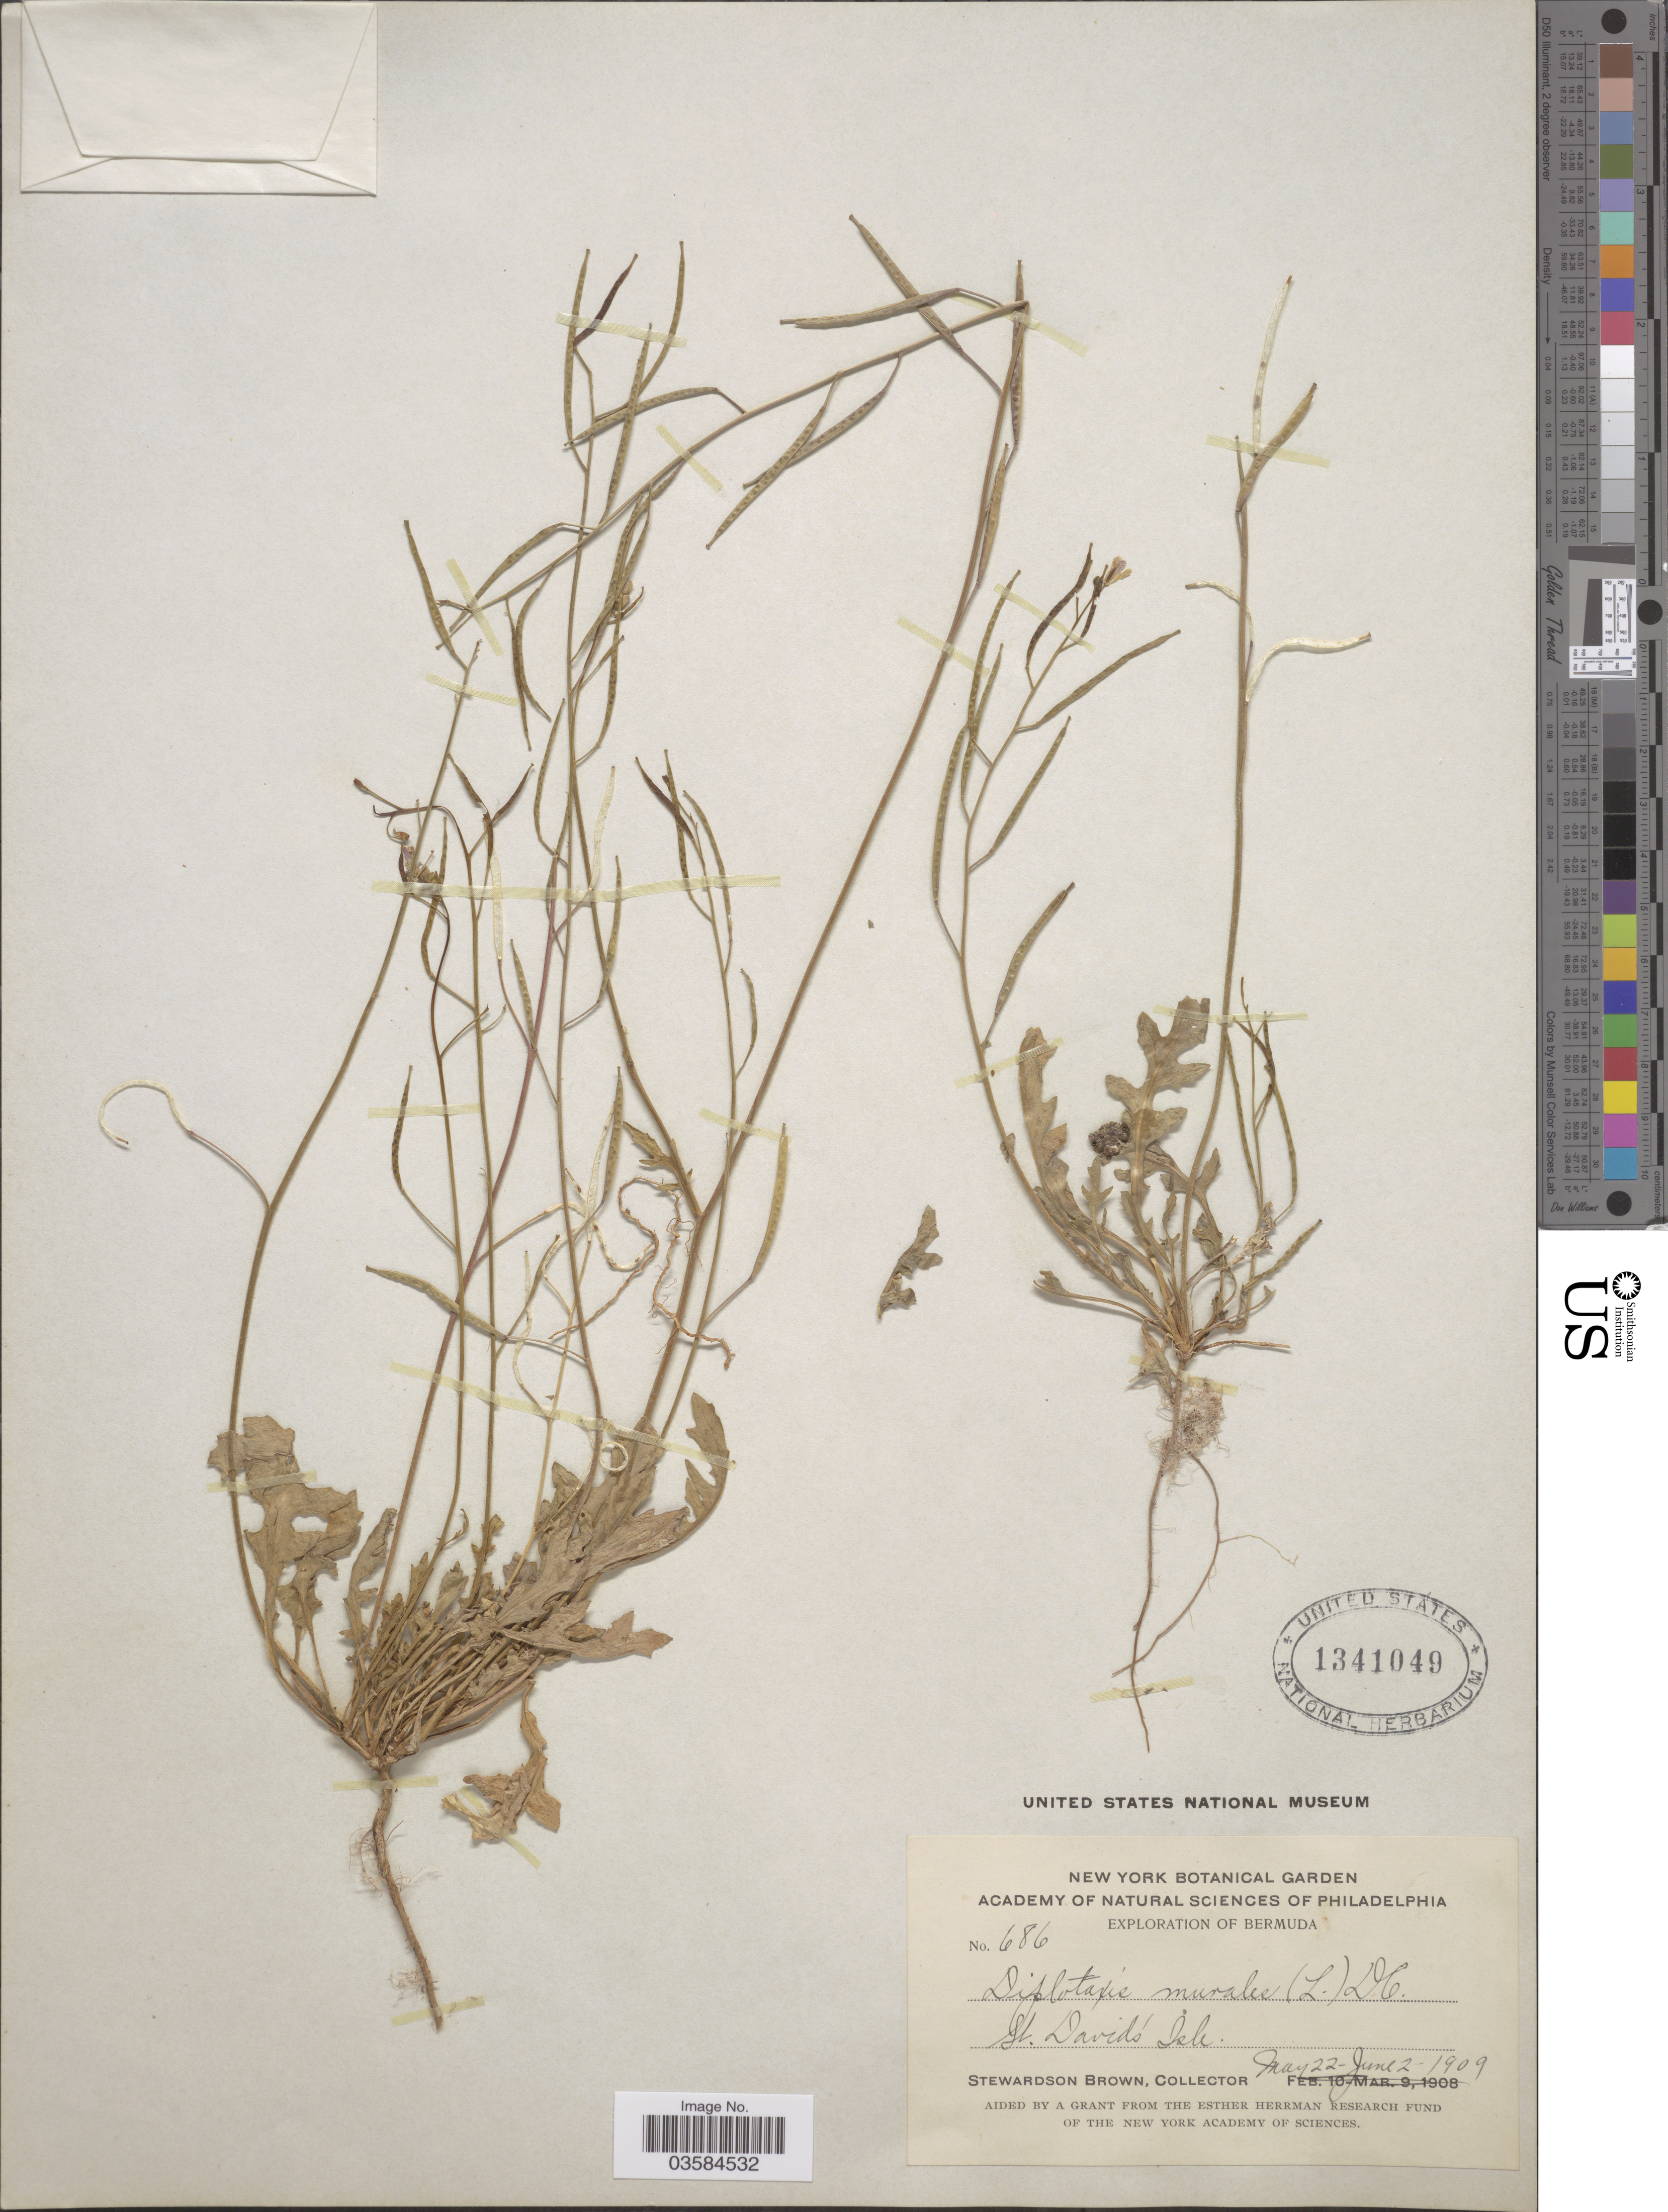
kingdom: Plantae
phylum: Tracheophyta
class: Magnoliopsida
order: Brassicales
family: Brassicaceae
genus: Diplotaxis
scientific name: Diplotaxis muralis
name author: (L.) DC.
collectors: S. Brown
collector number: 686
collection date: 1909-05-22/1909-06-02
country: Bermuda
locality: St. David's Isle.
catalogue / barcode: US 1341049